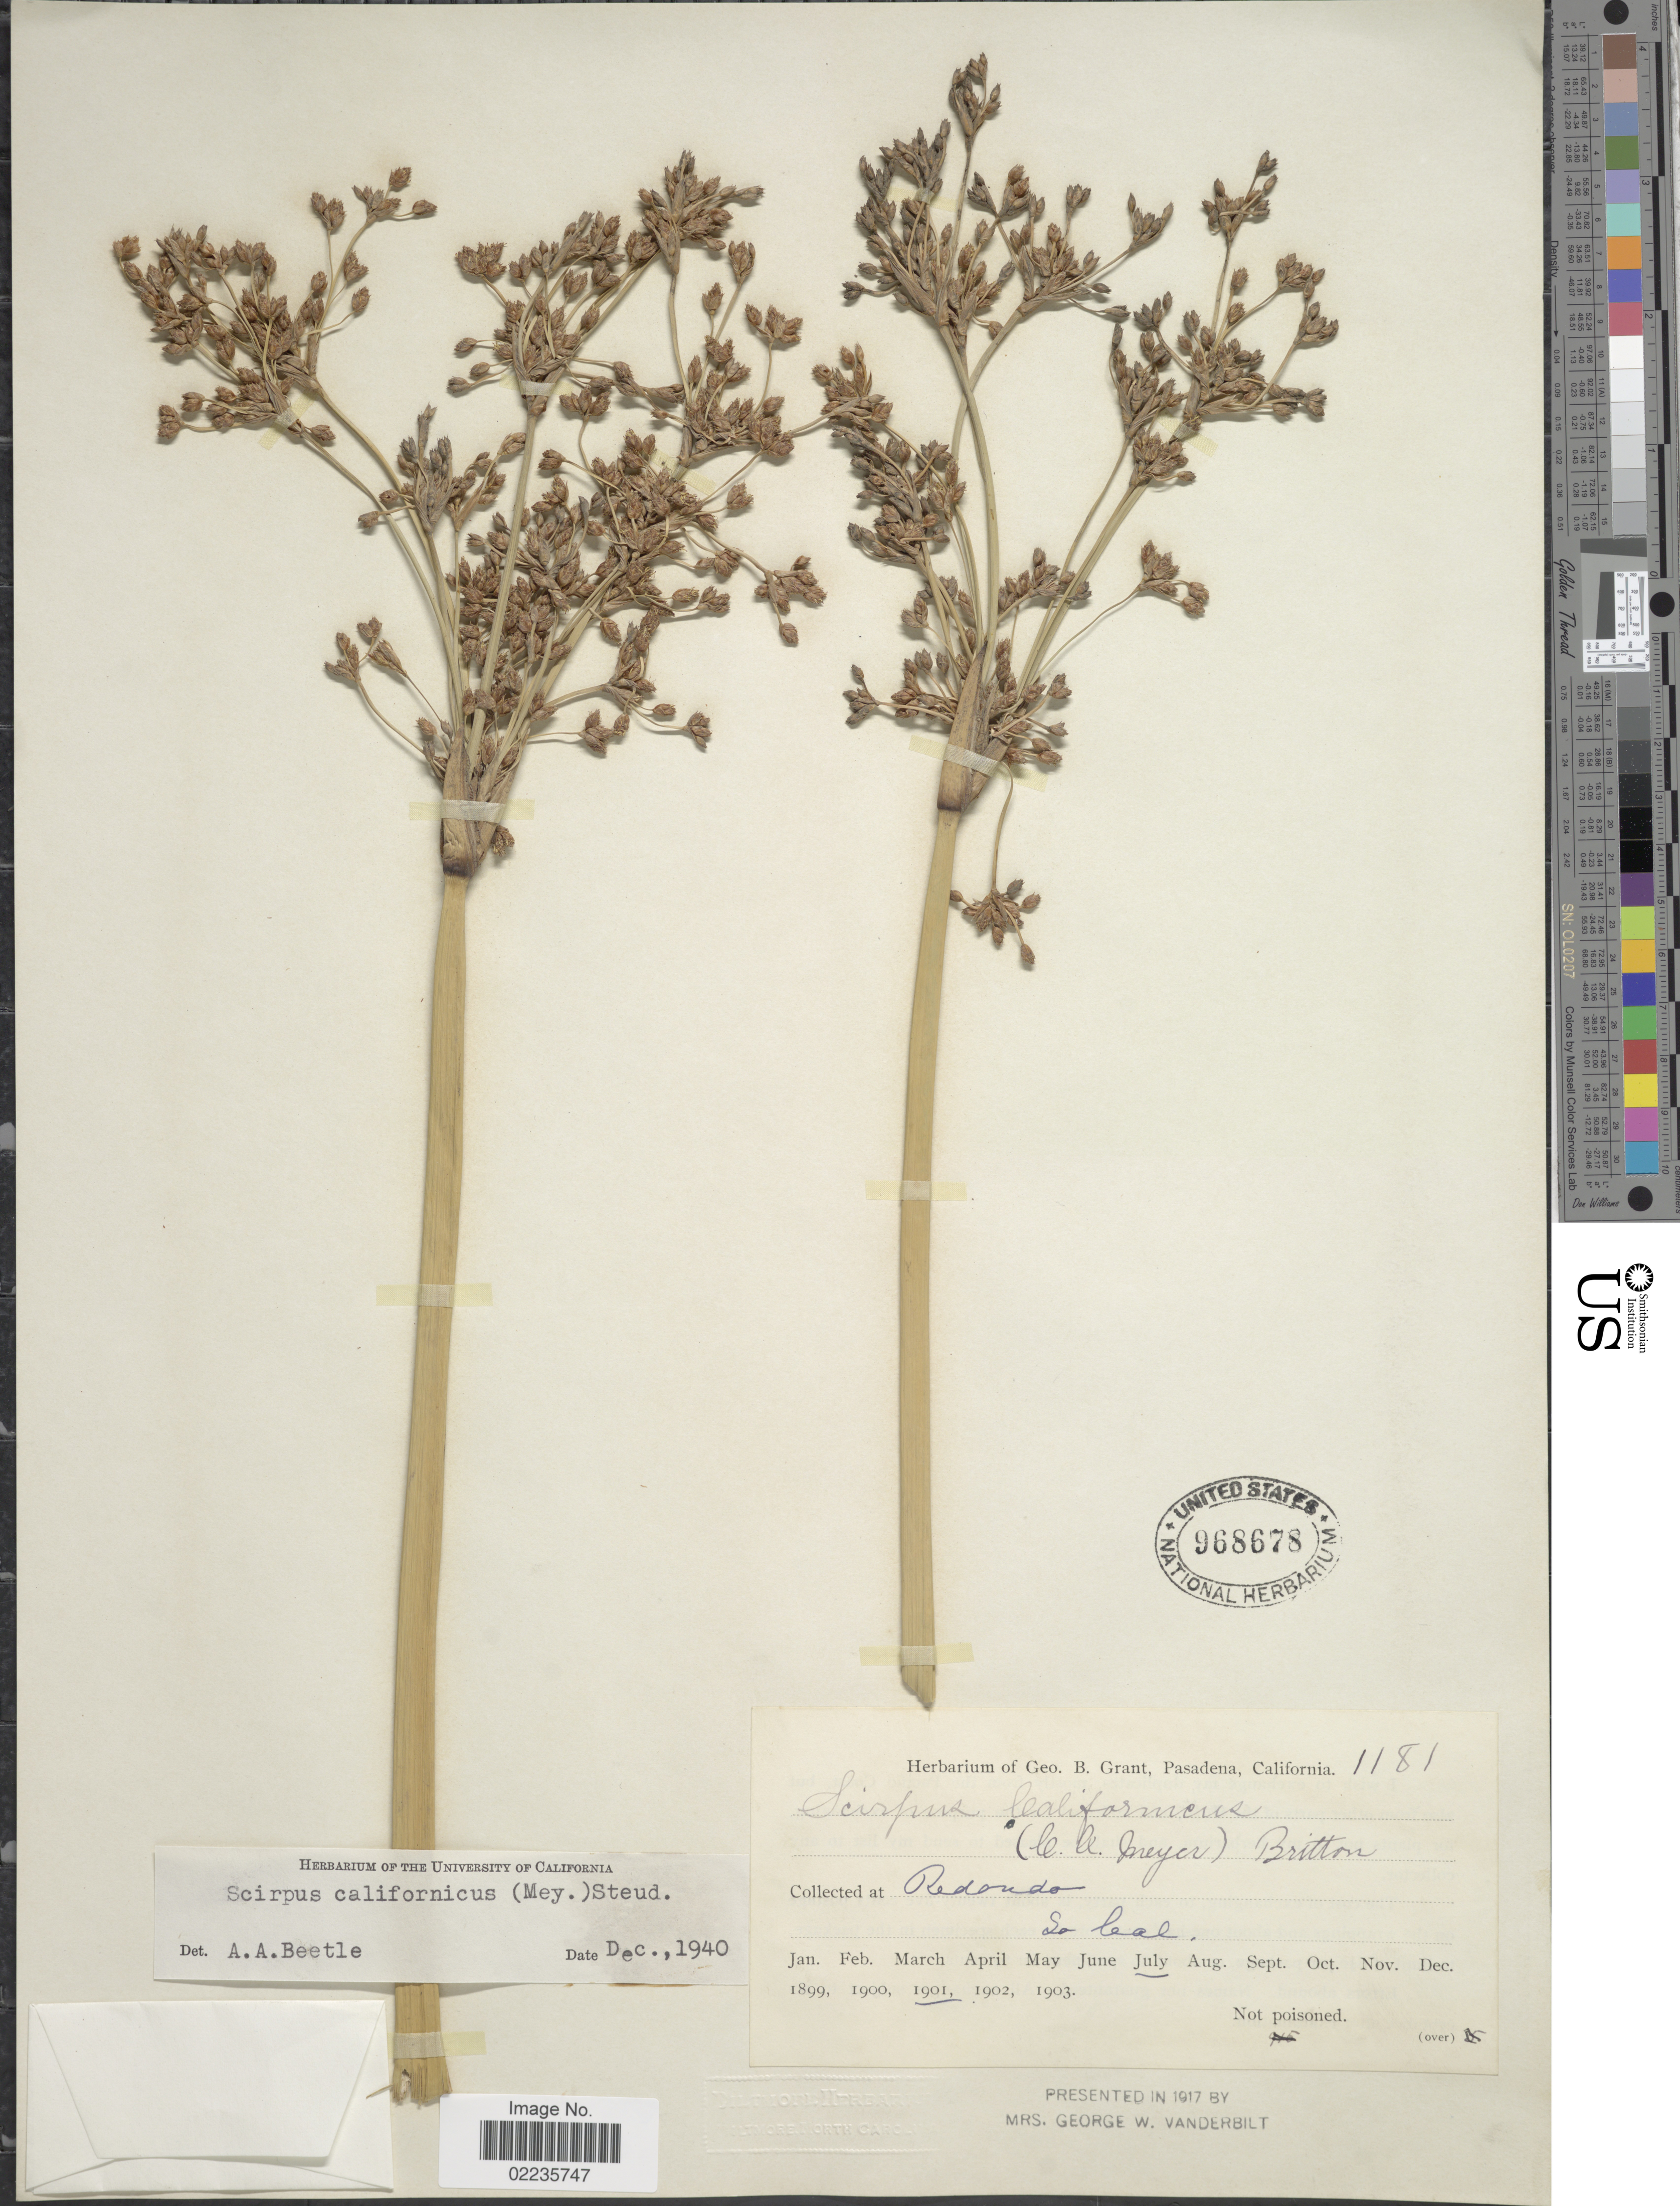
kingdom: Plantae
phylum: Tracheophyta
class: Liliopsida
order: Poales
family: Cyperaceae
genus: Schoenoplectus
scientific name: Schoenoplectus californicus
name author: (C.A. Mey.) Soják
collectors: ex herb. G. B. Grant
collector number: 1181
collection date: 1901-07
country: United States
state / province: California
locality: Redondo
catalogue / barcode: US 968678